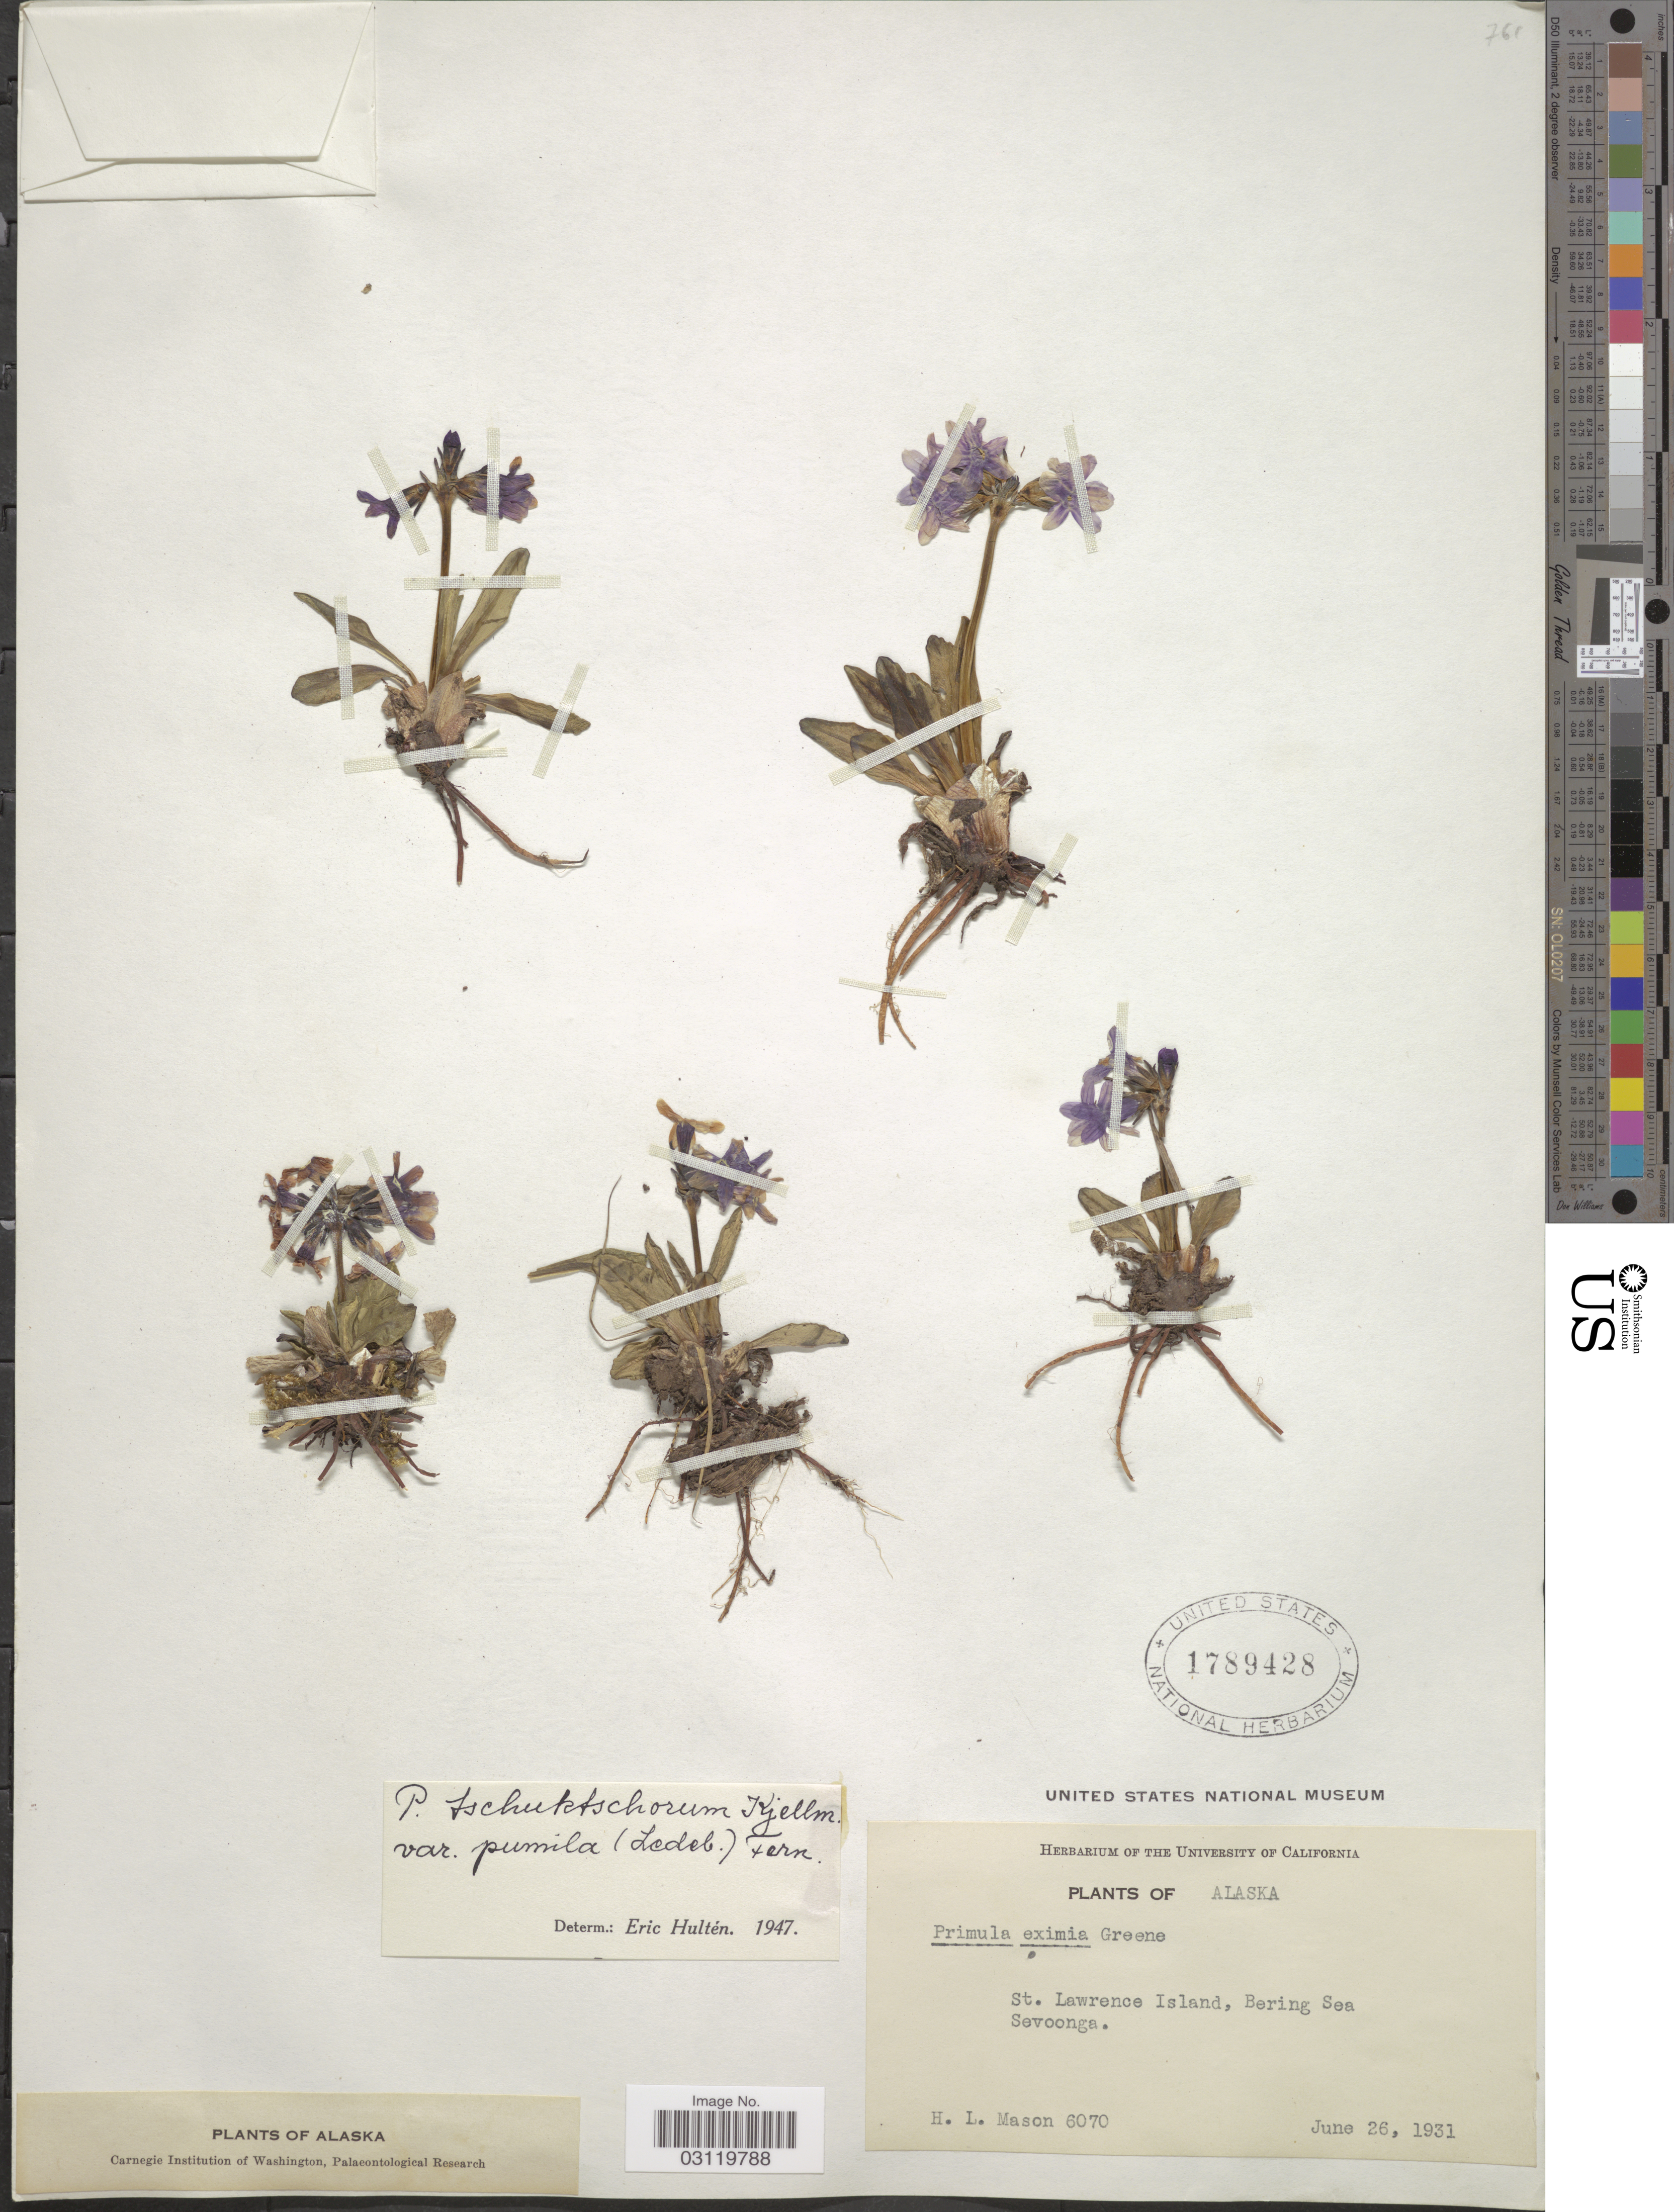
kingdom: Plantae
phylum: Tracheophyta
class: Magnoliopsida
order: Ericales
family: Primulaceae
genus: Primula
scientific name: Primula tschuktschorum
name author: Kjellm.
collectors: H. L. Mason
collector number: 6070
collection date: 1931-06-26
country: United States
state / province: Alaska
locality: St. Lawrence Island, Bering Sea, Sevoonga.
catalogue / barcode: US 1789428